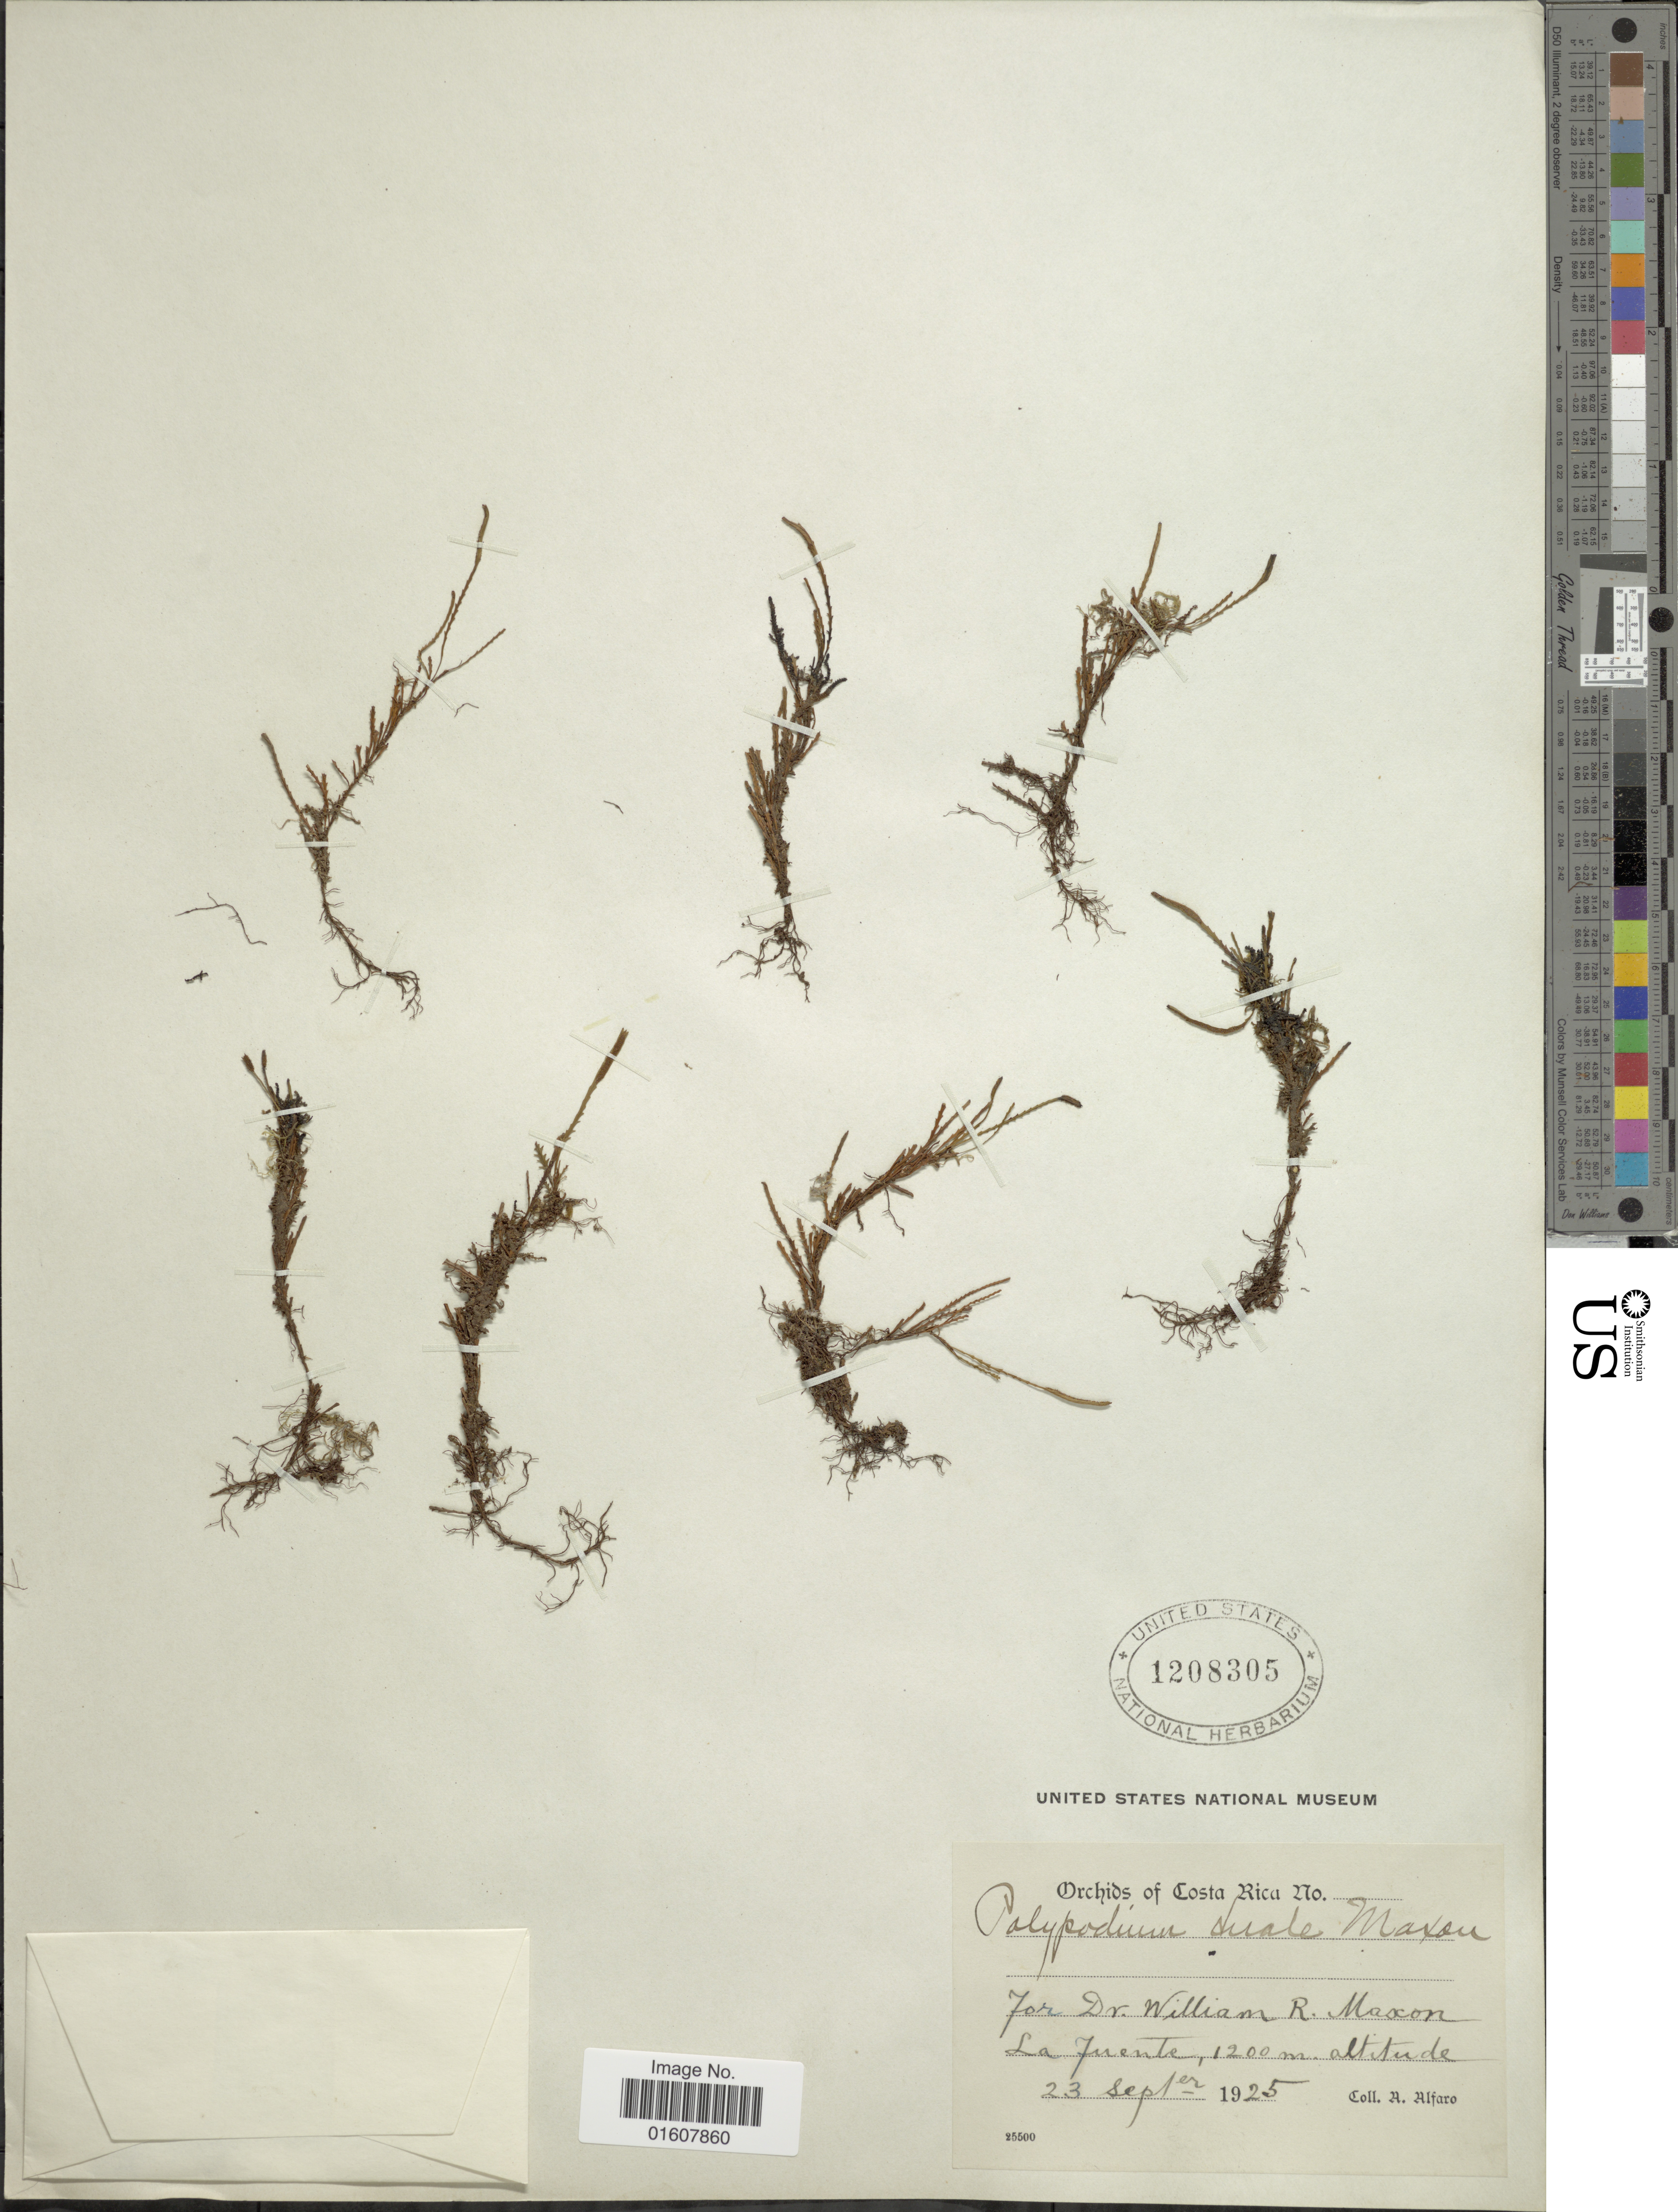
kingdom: Plantae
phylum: Tracheophyta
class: Polypodiopsida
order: Polypodiales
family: Polypodiaceae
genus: Cochlidium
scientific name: Cochlidium serrulatum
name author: (Sw.) L.E. Bishop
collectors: A. Alfaro Gonzalez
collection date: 1925-09-23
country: Costa Rica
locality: La Fuente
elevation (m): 1200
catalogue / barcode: US 1208305